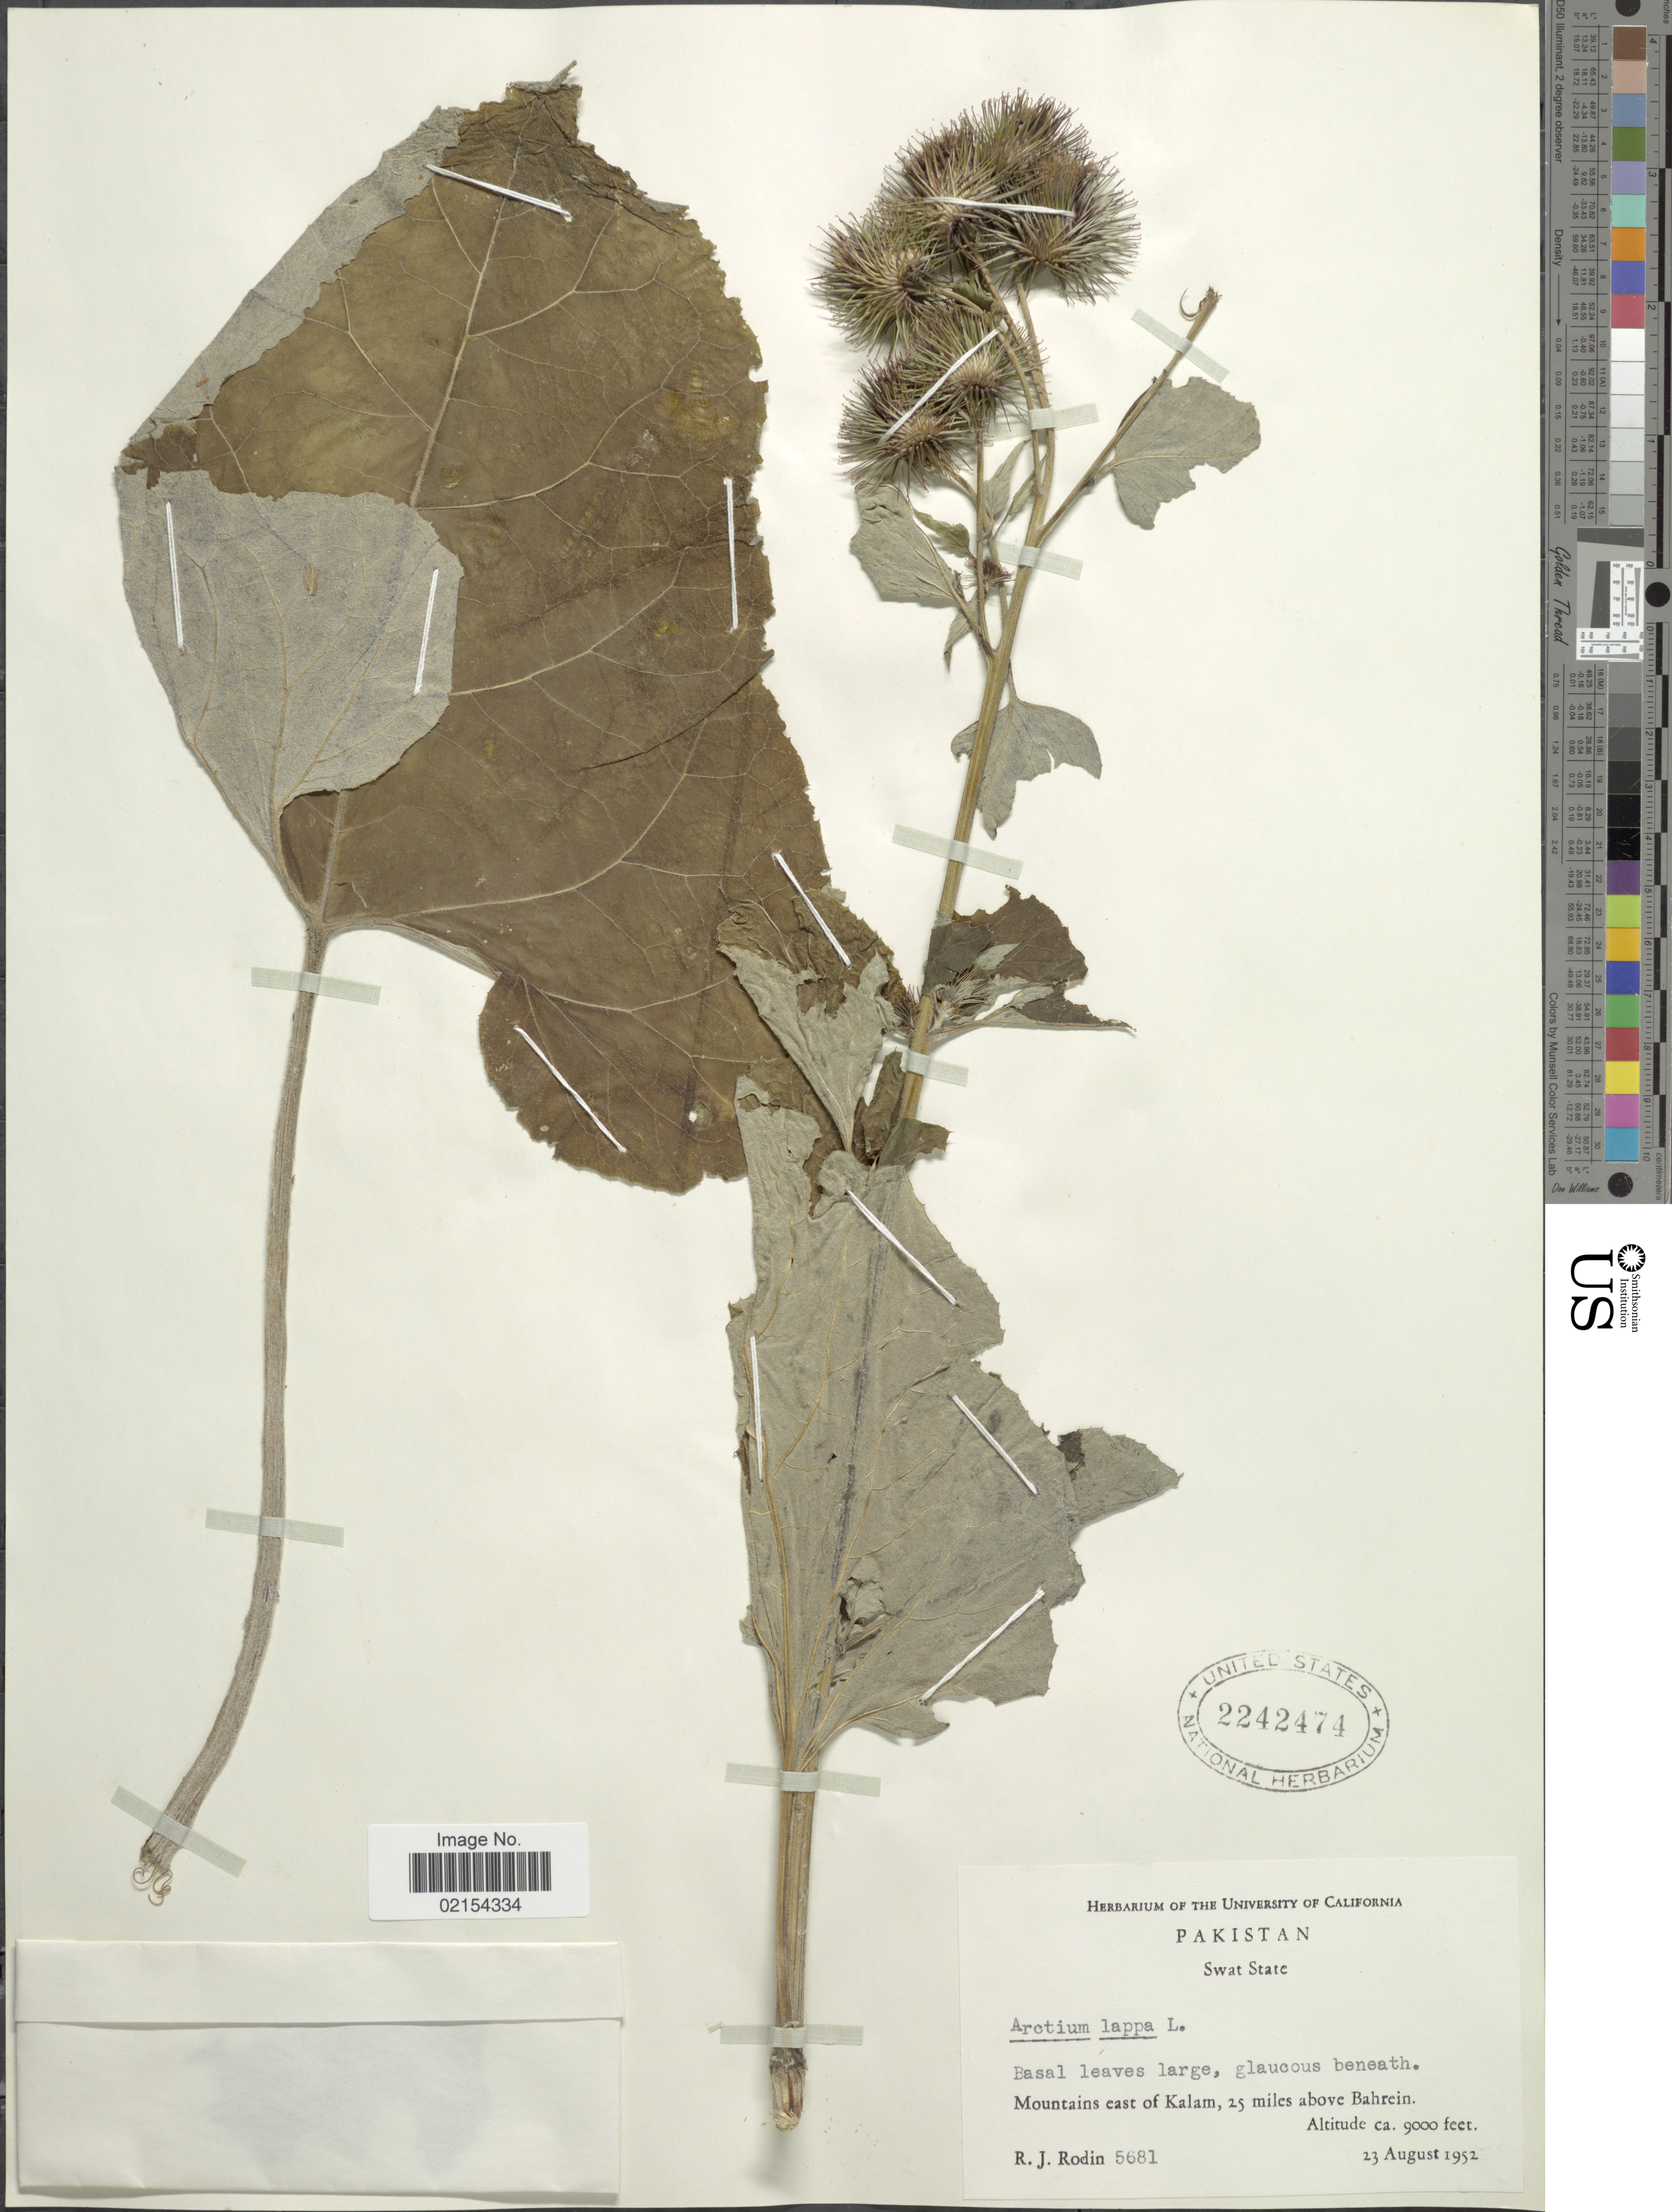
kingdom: Plantae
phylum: Tracheophyta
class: Magnoliopsida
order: Asterales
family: Asteraceae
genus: Arctium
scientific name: Arctium lappa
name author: L.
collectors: R. J. Rodin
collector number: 5681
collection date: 1952-08-23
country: Pakistan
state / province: Khyber Pakhtunkhwa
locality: Swat State, Mountains east of Kalam, 25 miles above Bahrein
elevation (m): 2743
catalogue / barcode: US 2242474